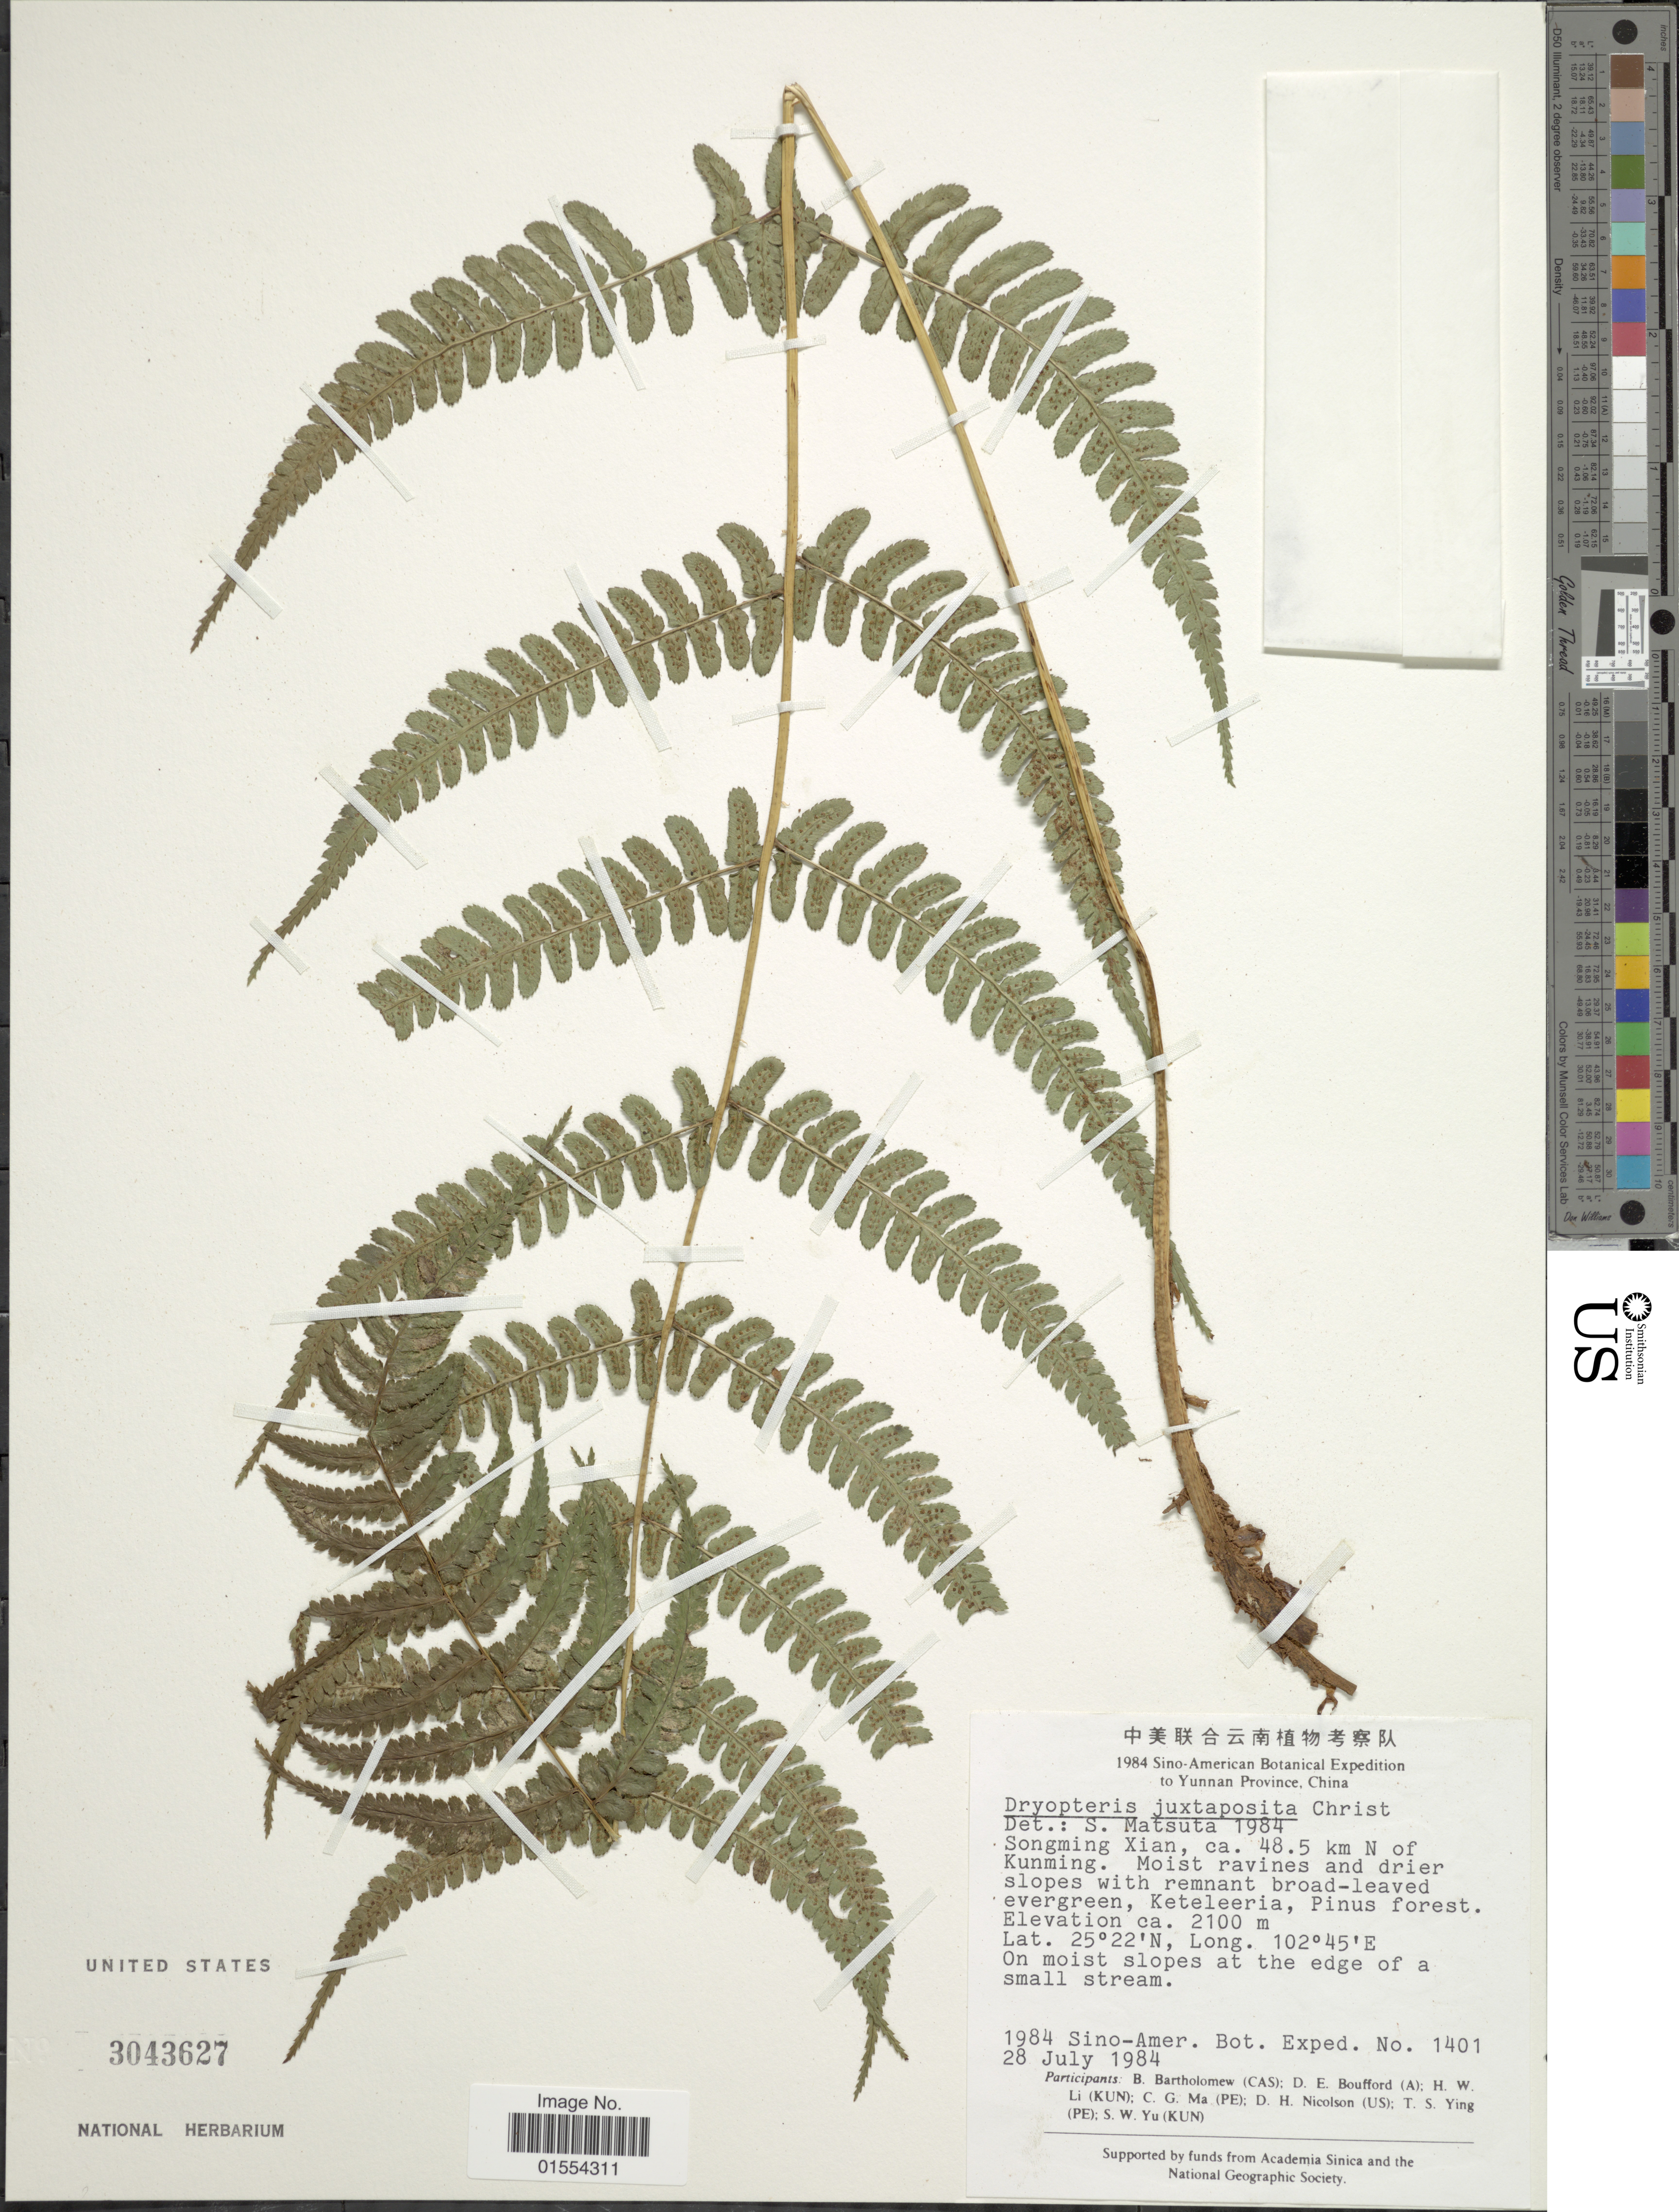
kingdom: Plantae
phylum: Tracheophyta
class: Polypodiopsida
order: Polypodiales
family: Dryopteridaceae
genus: Dryopteris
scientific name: Dryopteris juxtaposita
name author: Christ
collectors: Sino-Amer. Bot. Exped. 1984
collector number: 1401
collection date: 1984-07-28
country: China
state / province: Yunnan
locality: Yunnan Province, China. Songming Xian, ca. 48.5 km N of Kunming.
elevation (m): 2100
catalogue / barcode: US 3043627